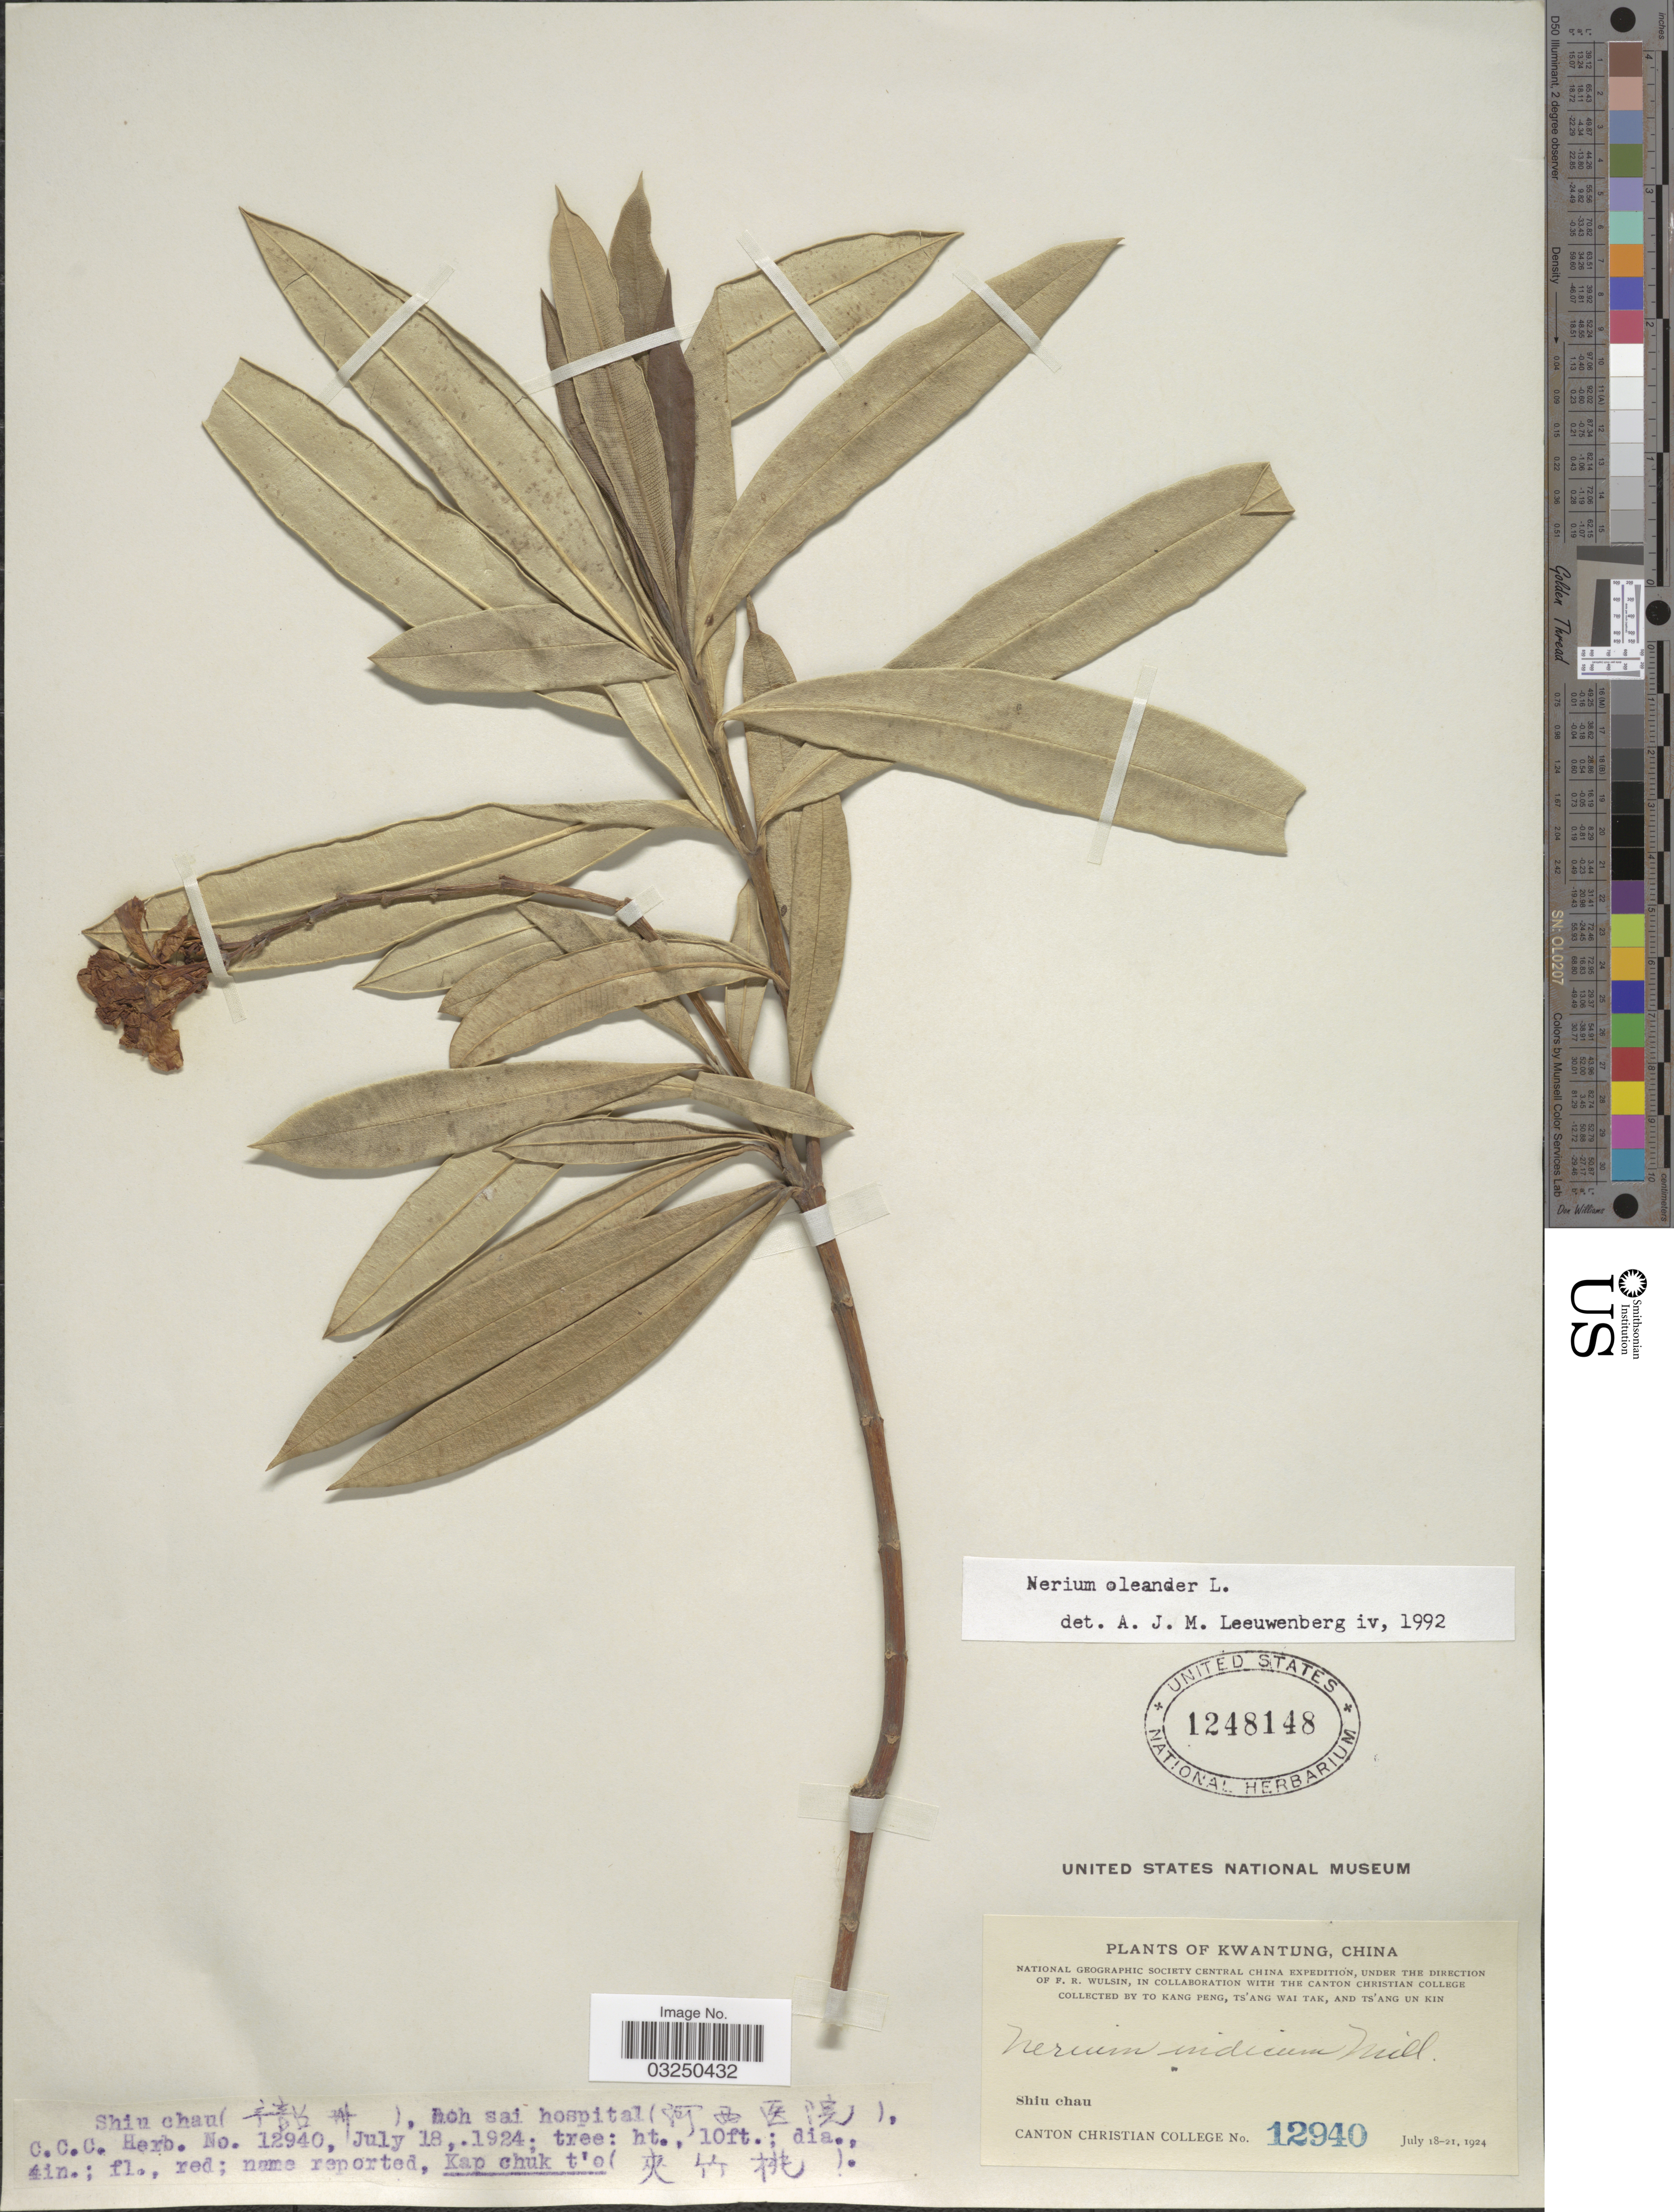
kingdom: Plantae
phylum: Tracheophyta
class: Magnoliopsida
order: Gentianales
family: Apocynaceae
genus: Nerium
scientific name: Nerium oleander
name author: L.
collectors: To Kang P'eng, W. T. Tsang & Ts' Ang Un Kin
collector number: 12940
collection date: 1924-07-18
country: China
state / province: Guangdong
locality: Kwantung. Shiu chau (X), Boh [interpreted] sai hospital (X).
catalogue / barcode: US 1248148